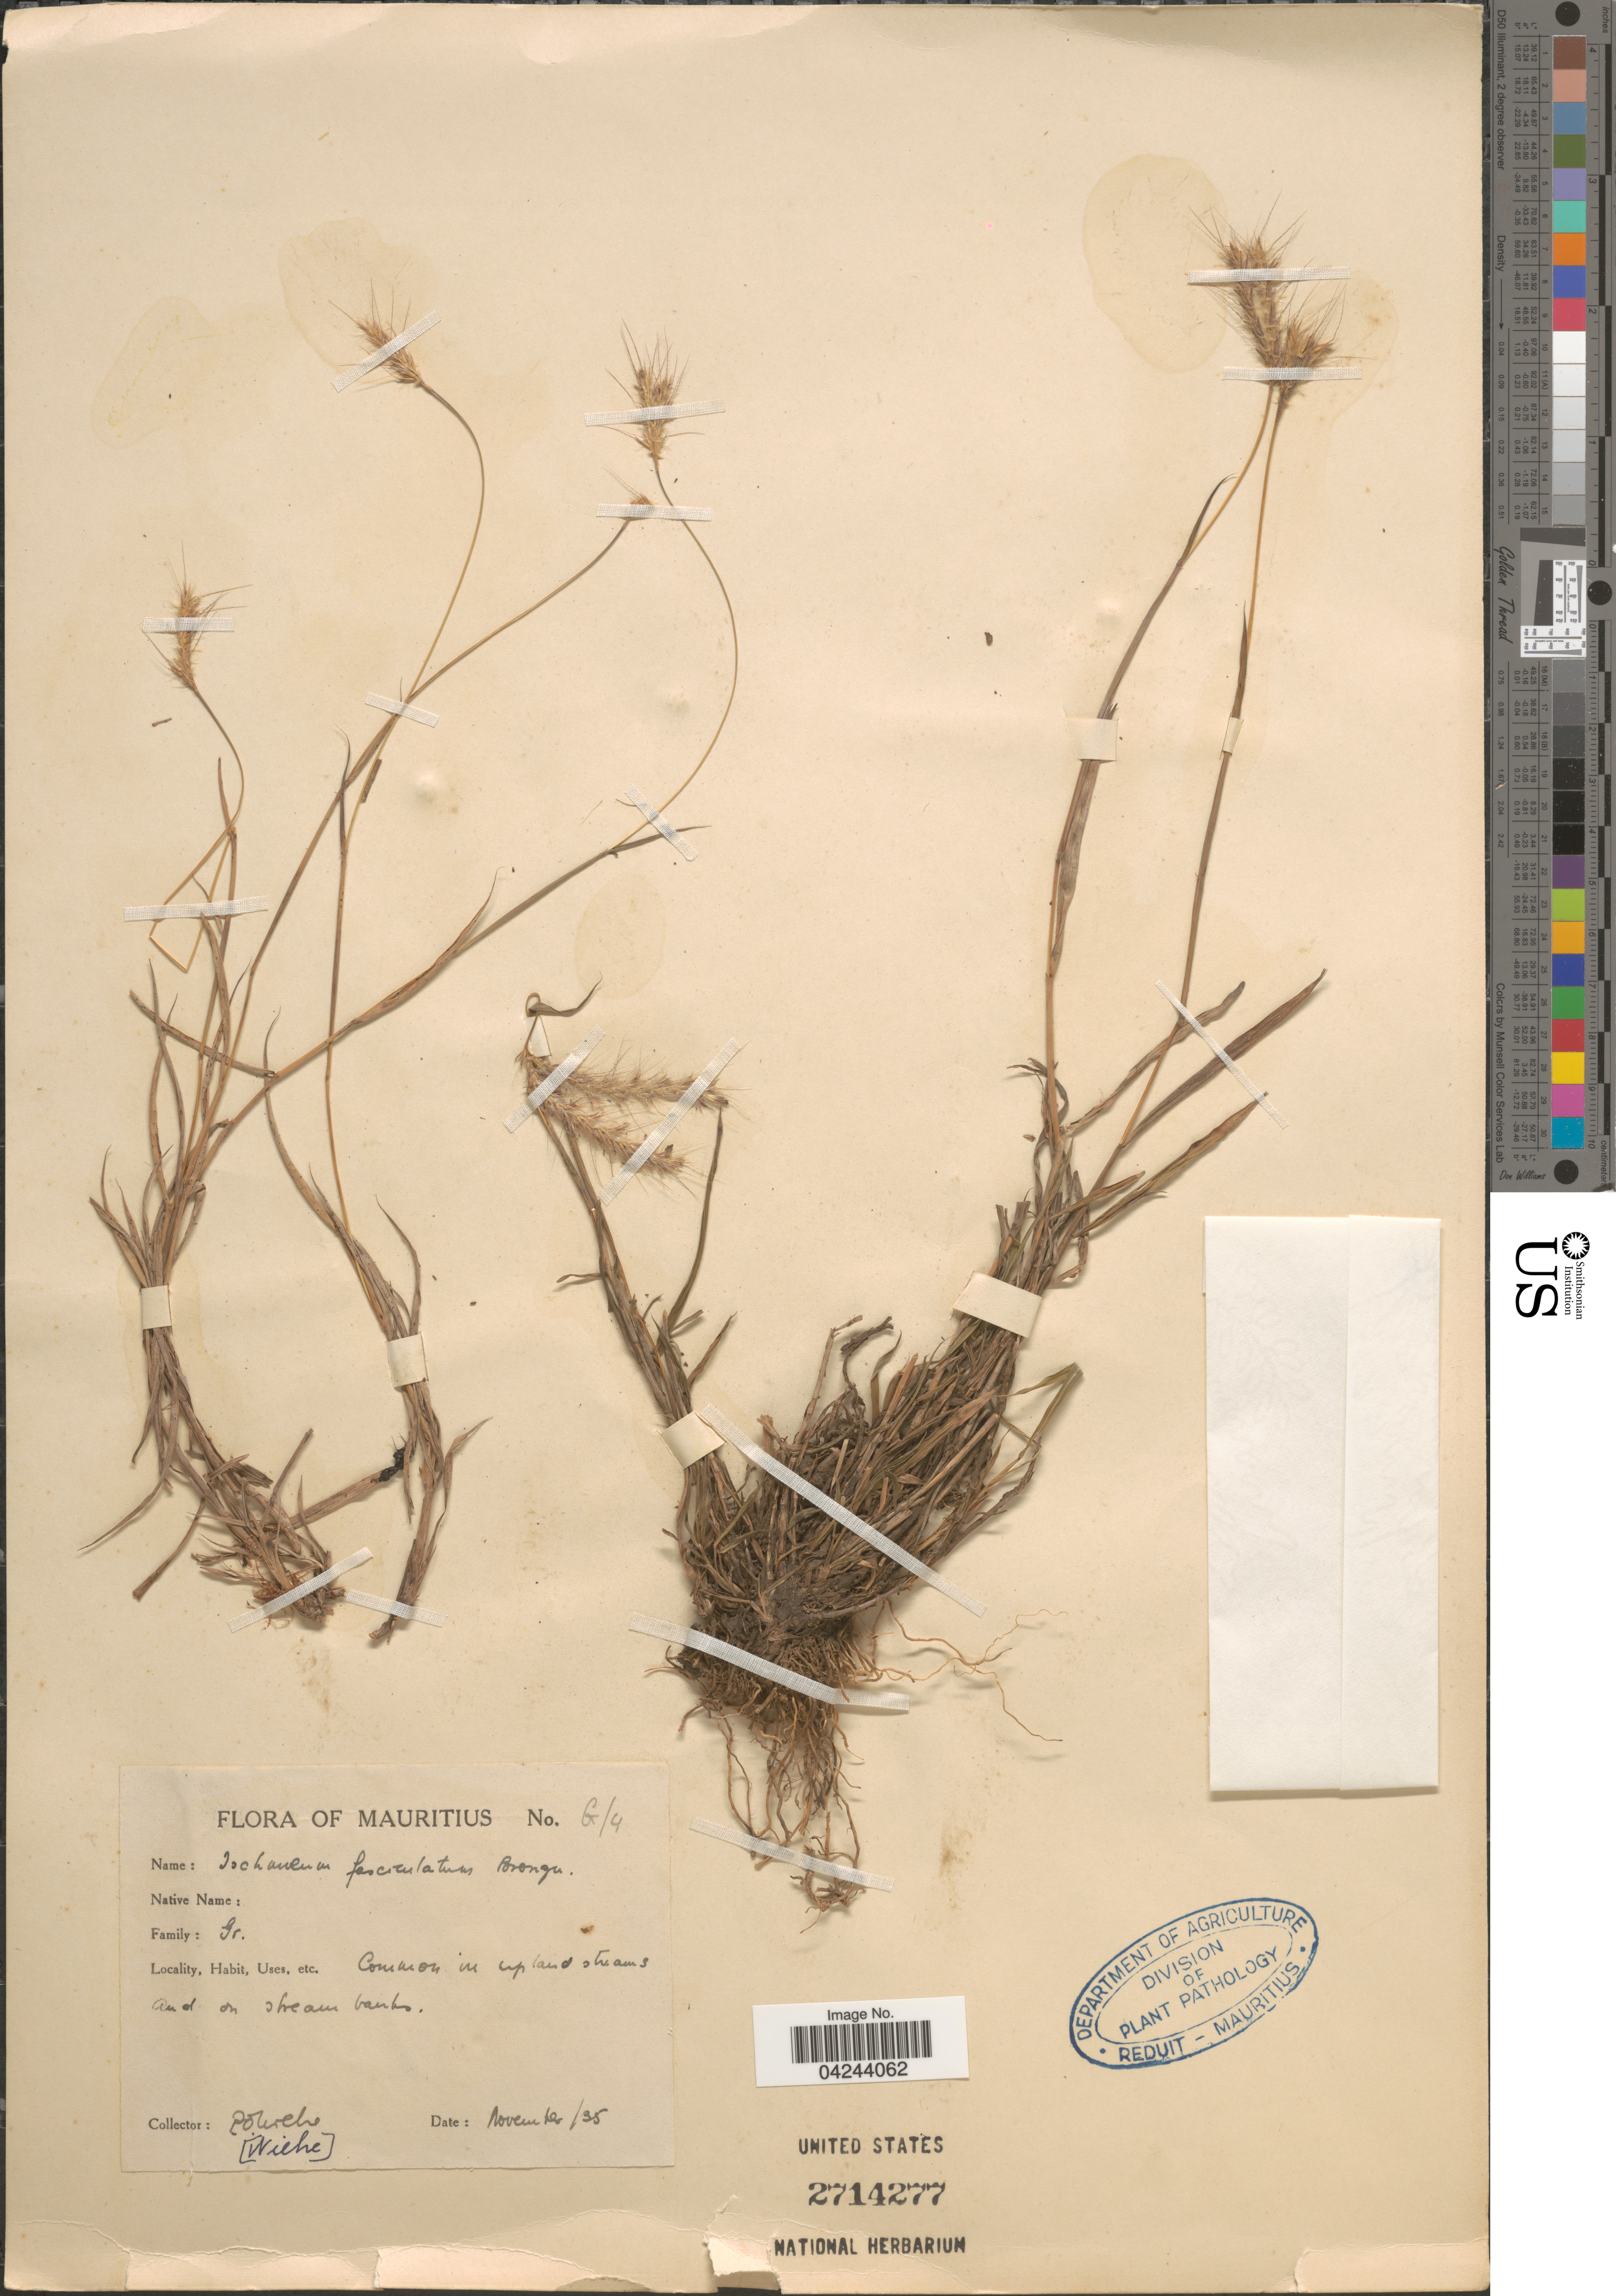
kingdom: Plantae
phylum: Tracheophyta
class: Liliopsida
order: Poales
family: Poaceae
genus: Ischaemum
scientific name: Ischaemum polystachyum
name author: J. Presl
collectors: P. Wiehe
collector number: G/4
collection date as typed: Transcribed d/m/y: /11/35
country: Mauritius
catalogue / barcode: US 2714277